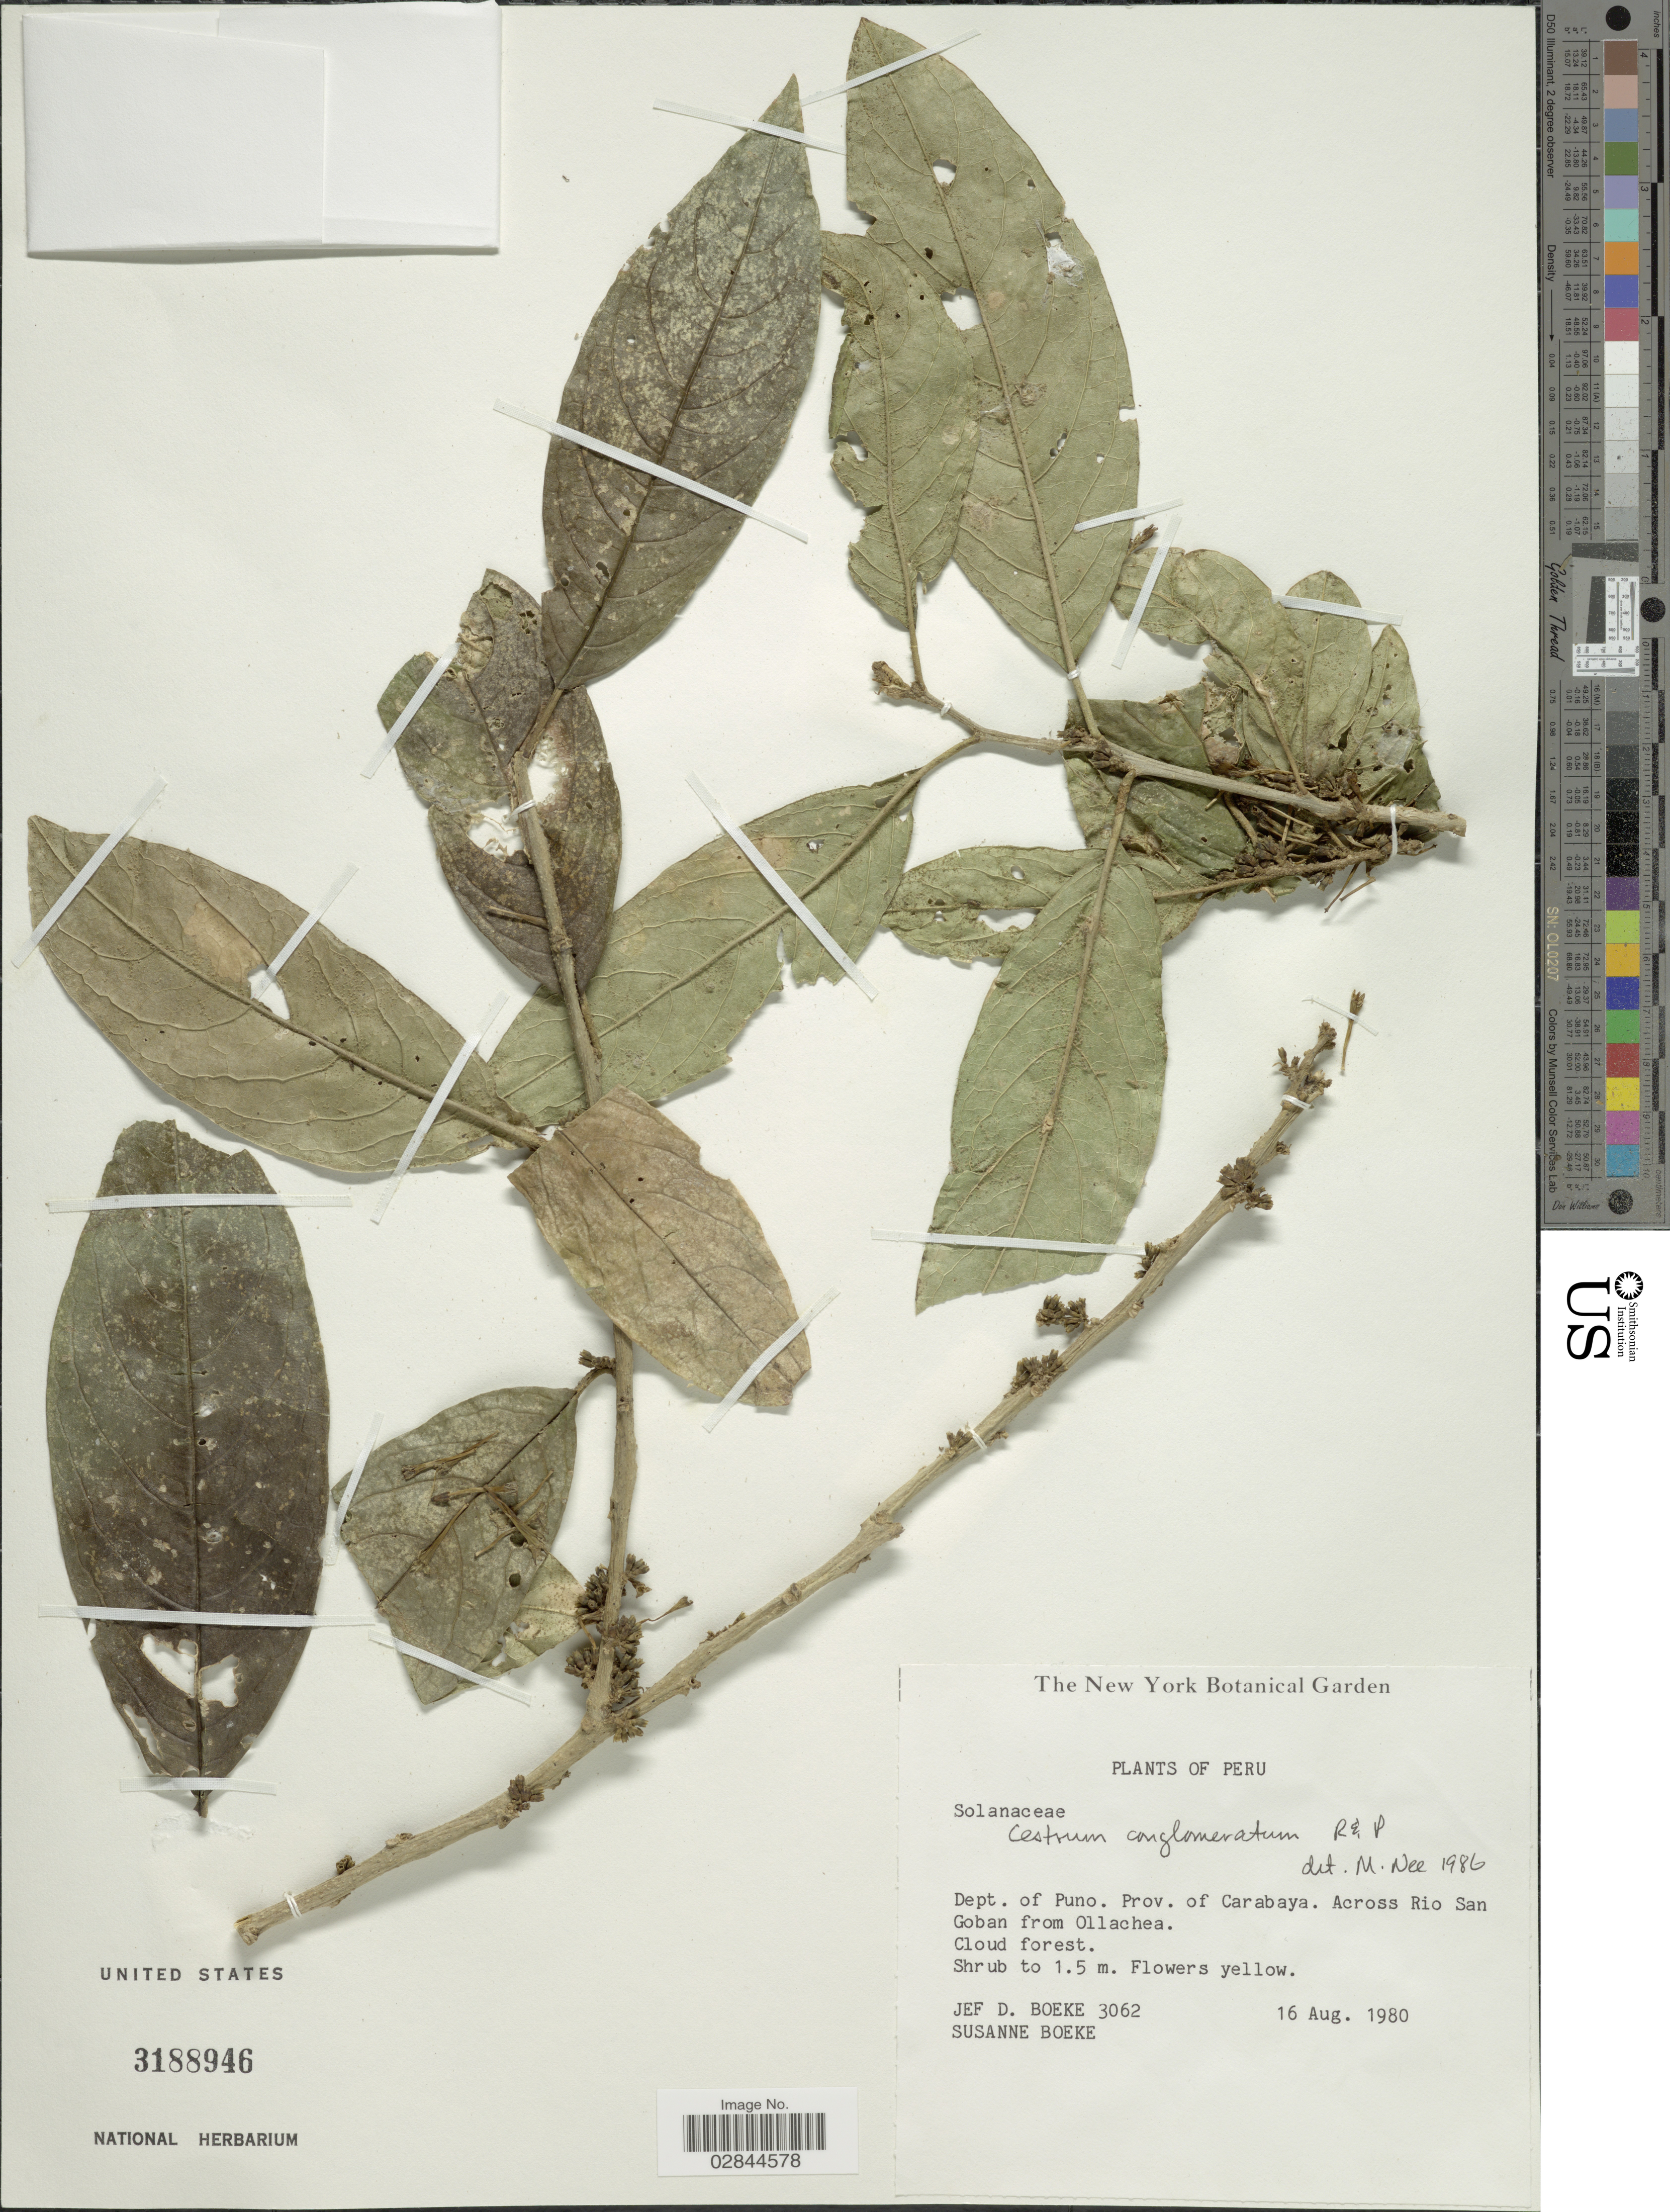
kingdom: Plantae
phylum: Tracheophyta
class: Magnoliopsida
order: Solanales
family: Solanaceae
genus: Cestrum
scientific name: Cestrum conglomeratum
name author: Ruiz & Pav.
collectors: J. Boeke & S. Boeke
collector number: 3062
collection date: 1980-08-16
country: Peru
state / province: Puno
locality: Prov. of Carabaya. Across Rio San Goban from Ollachea.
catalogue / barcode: US 3188946